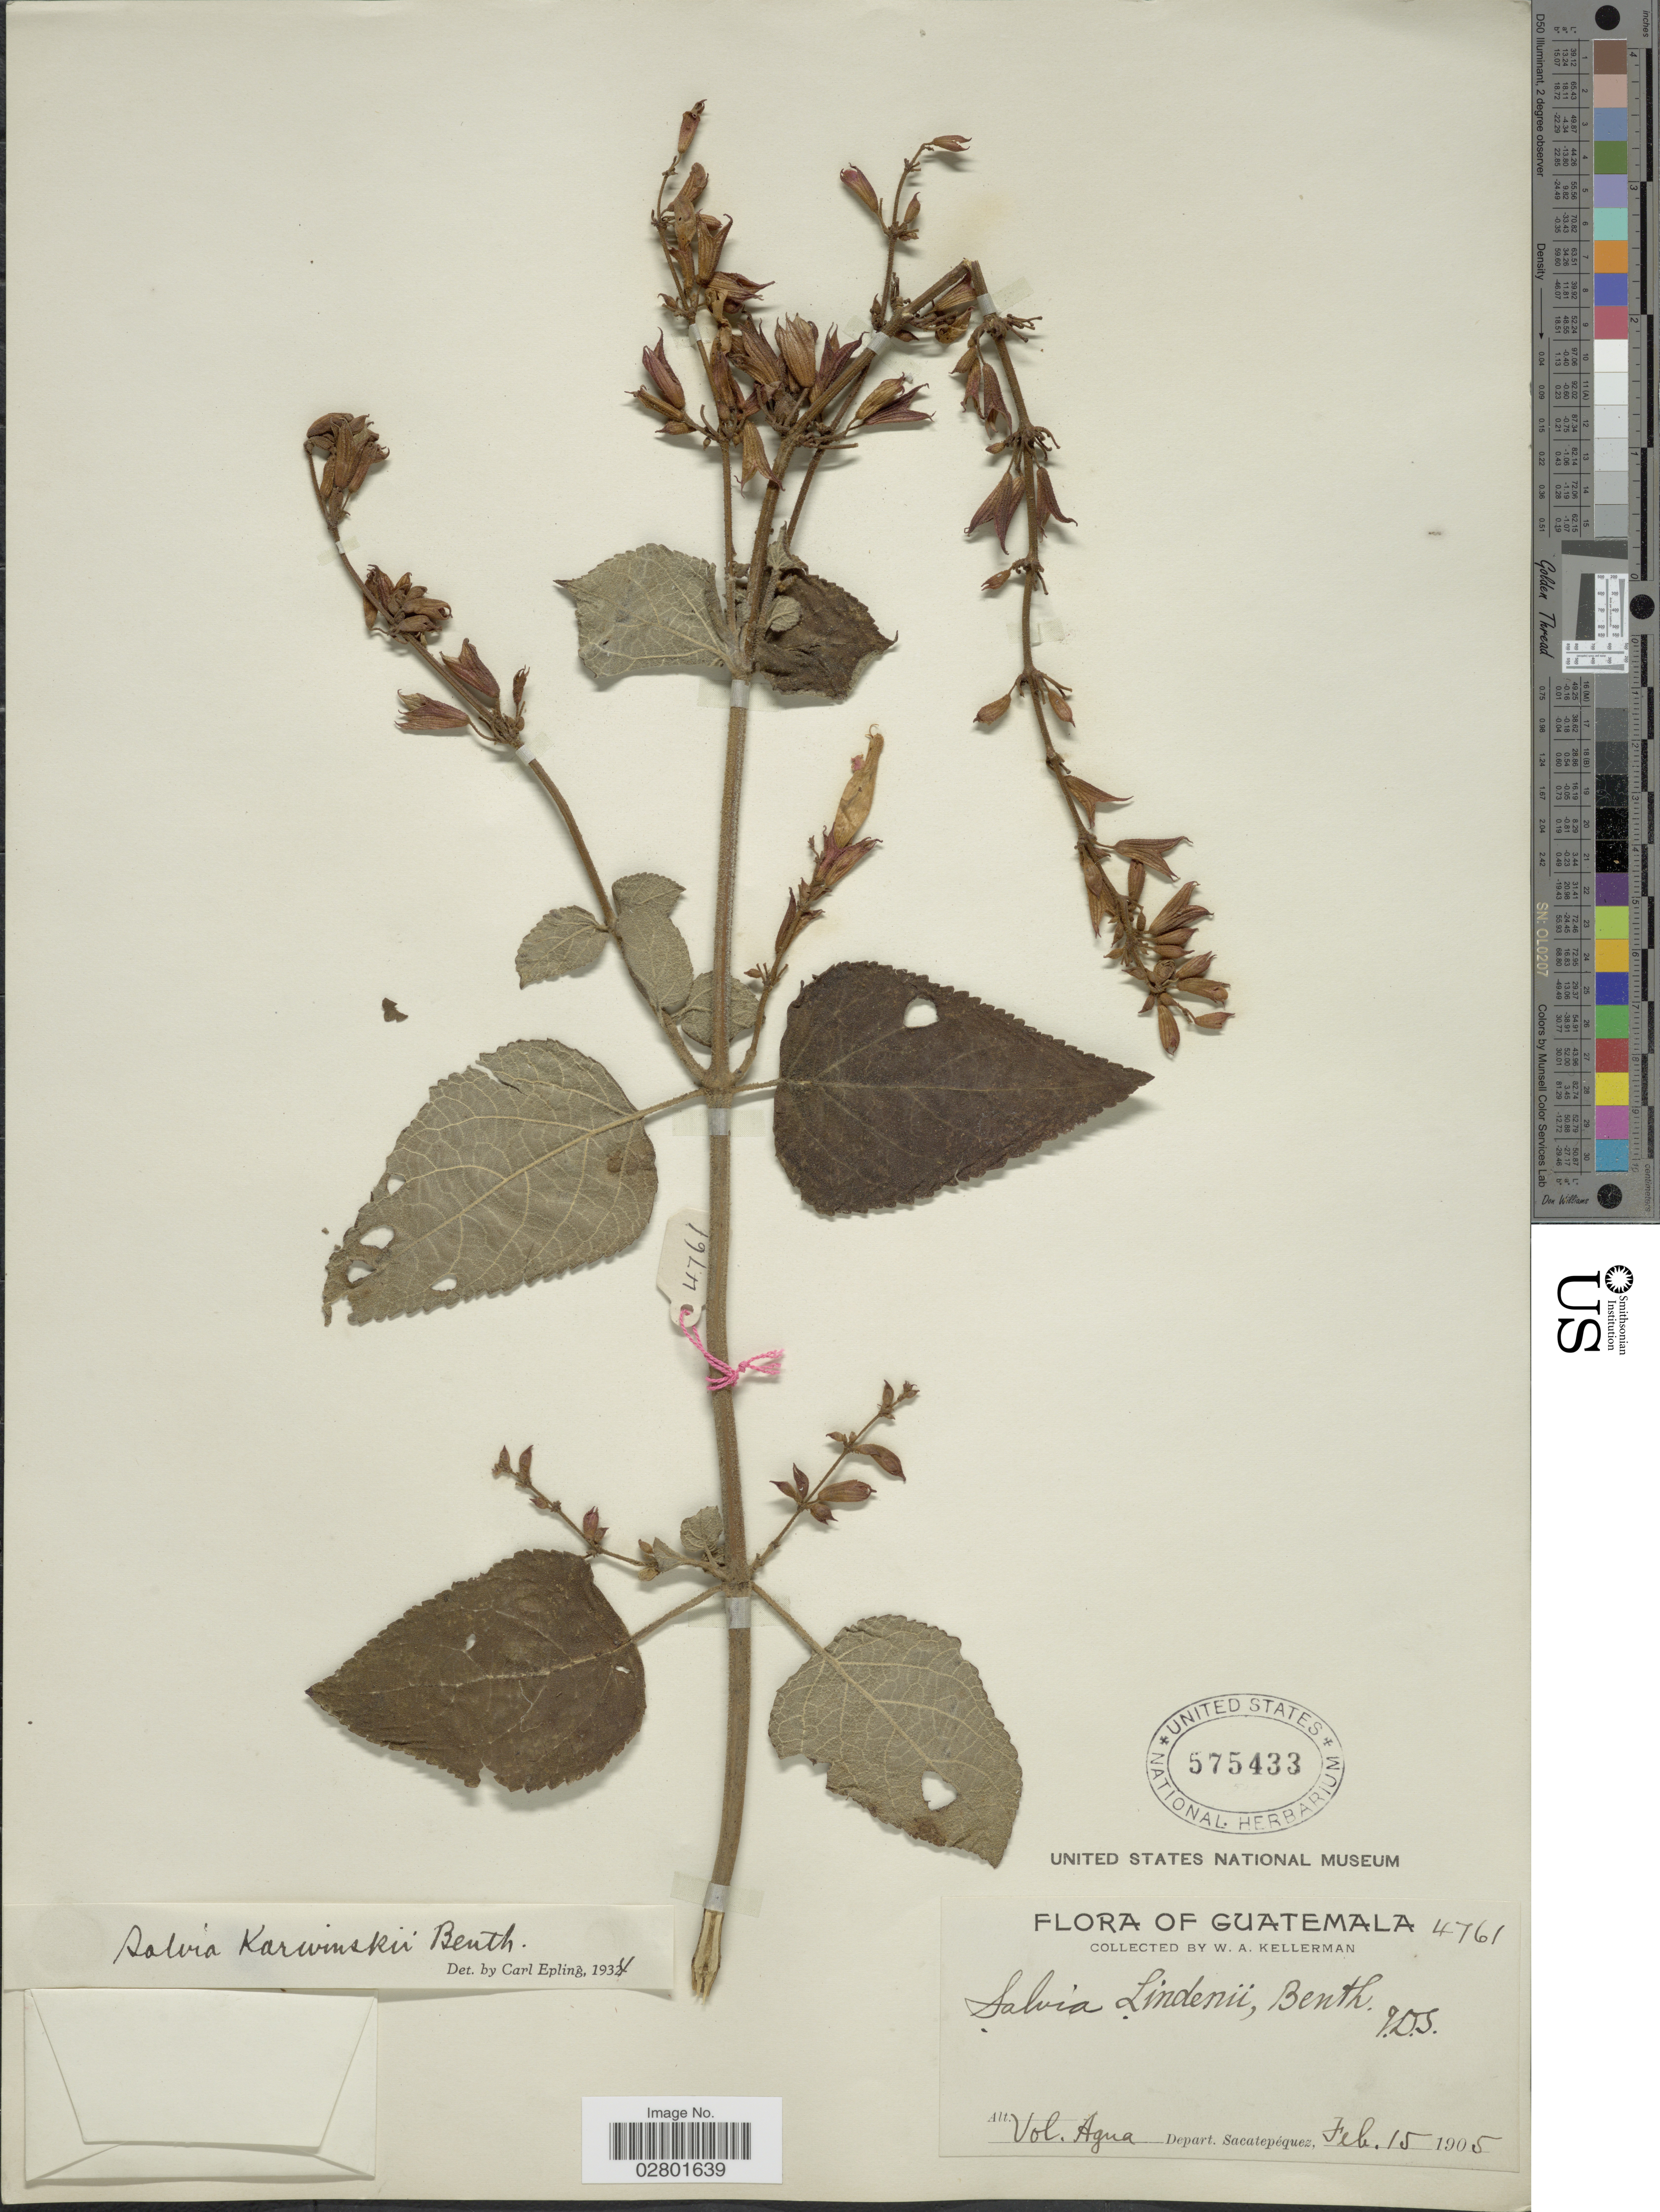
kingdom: Plantae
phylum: Tracheophyta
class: Magnoliopsida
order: Lamiales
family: Lamiaceae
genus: Salvia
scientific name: Salvia karwinskii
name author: Benth.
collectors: W. Kellerman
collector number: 4761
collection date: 1905-02-15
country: Guatemala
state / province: Sacatepéquez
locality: Vol. Agua, Depart. Sacatepéquez.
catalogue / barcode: US 575433